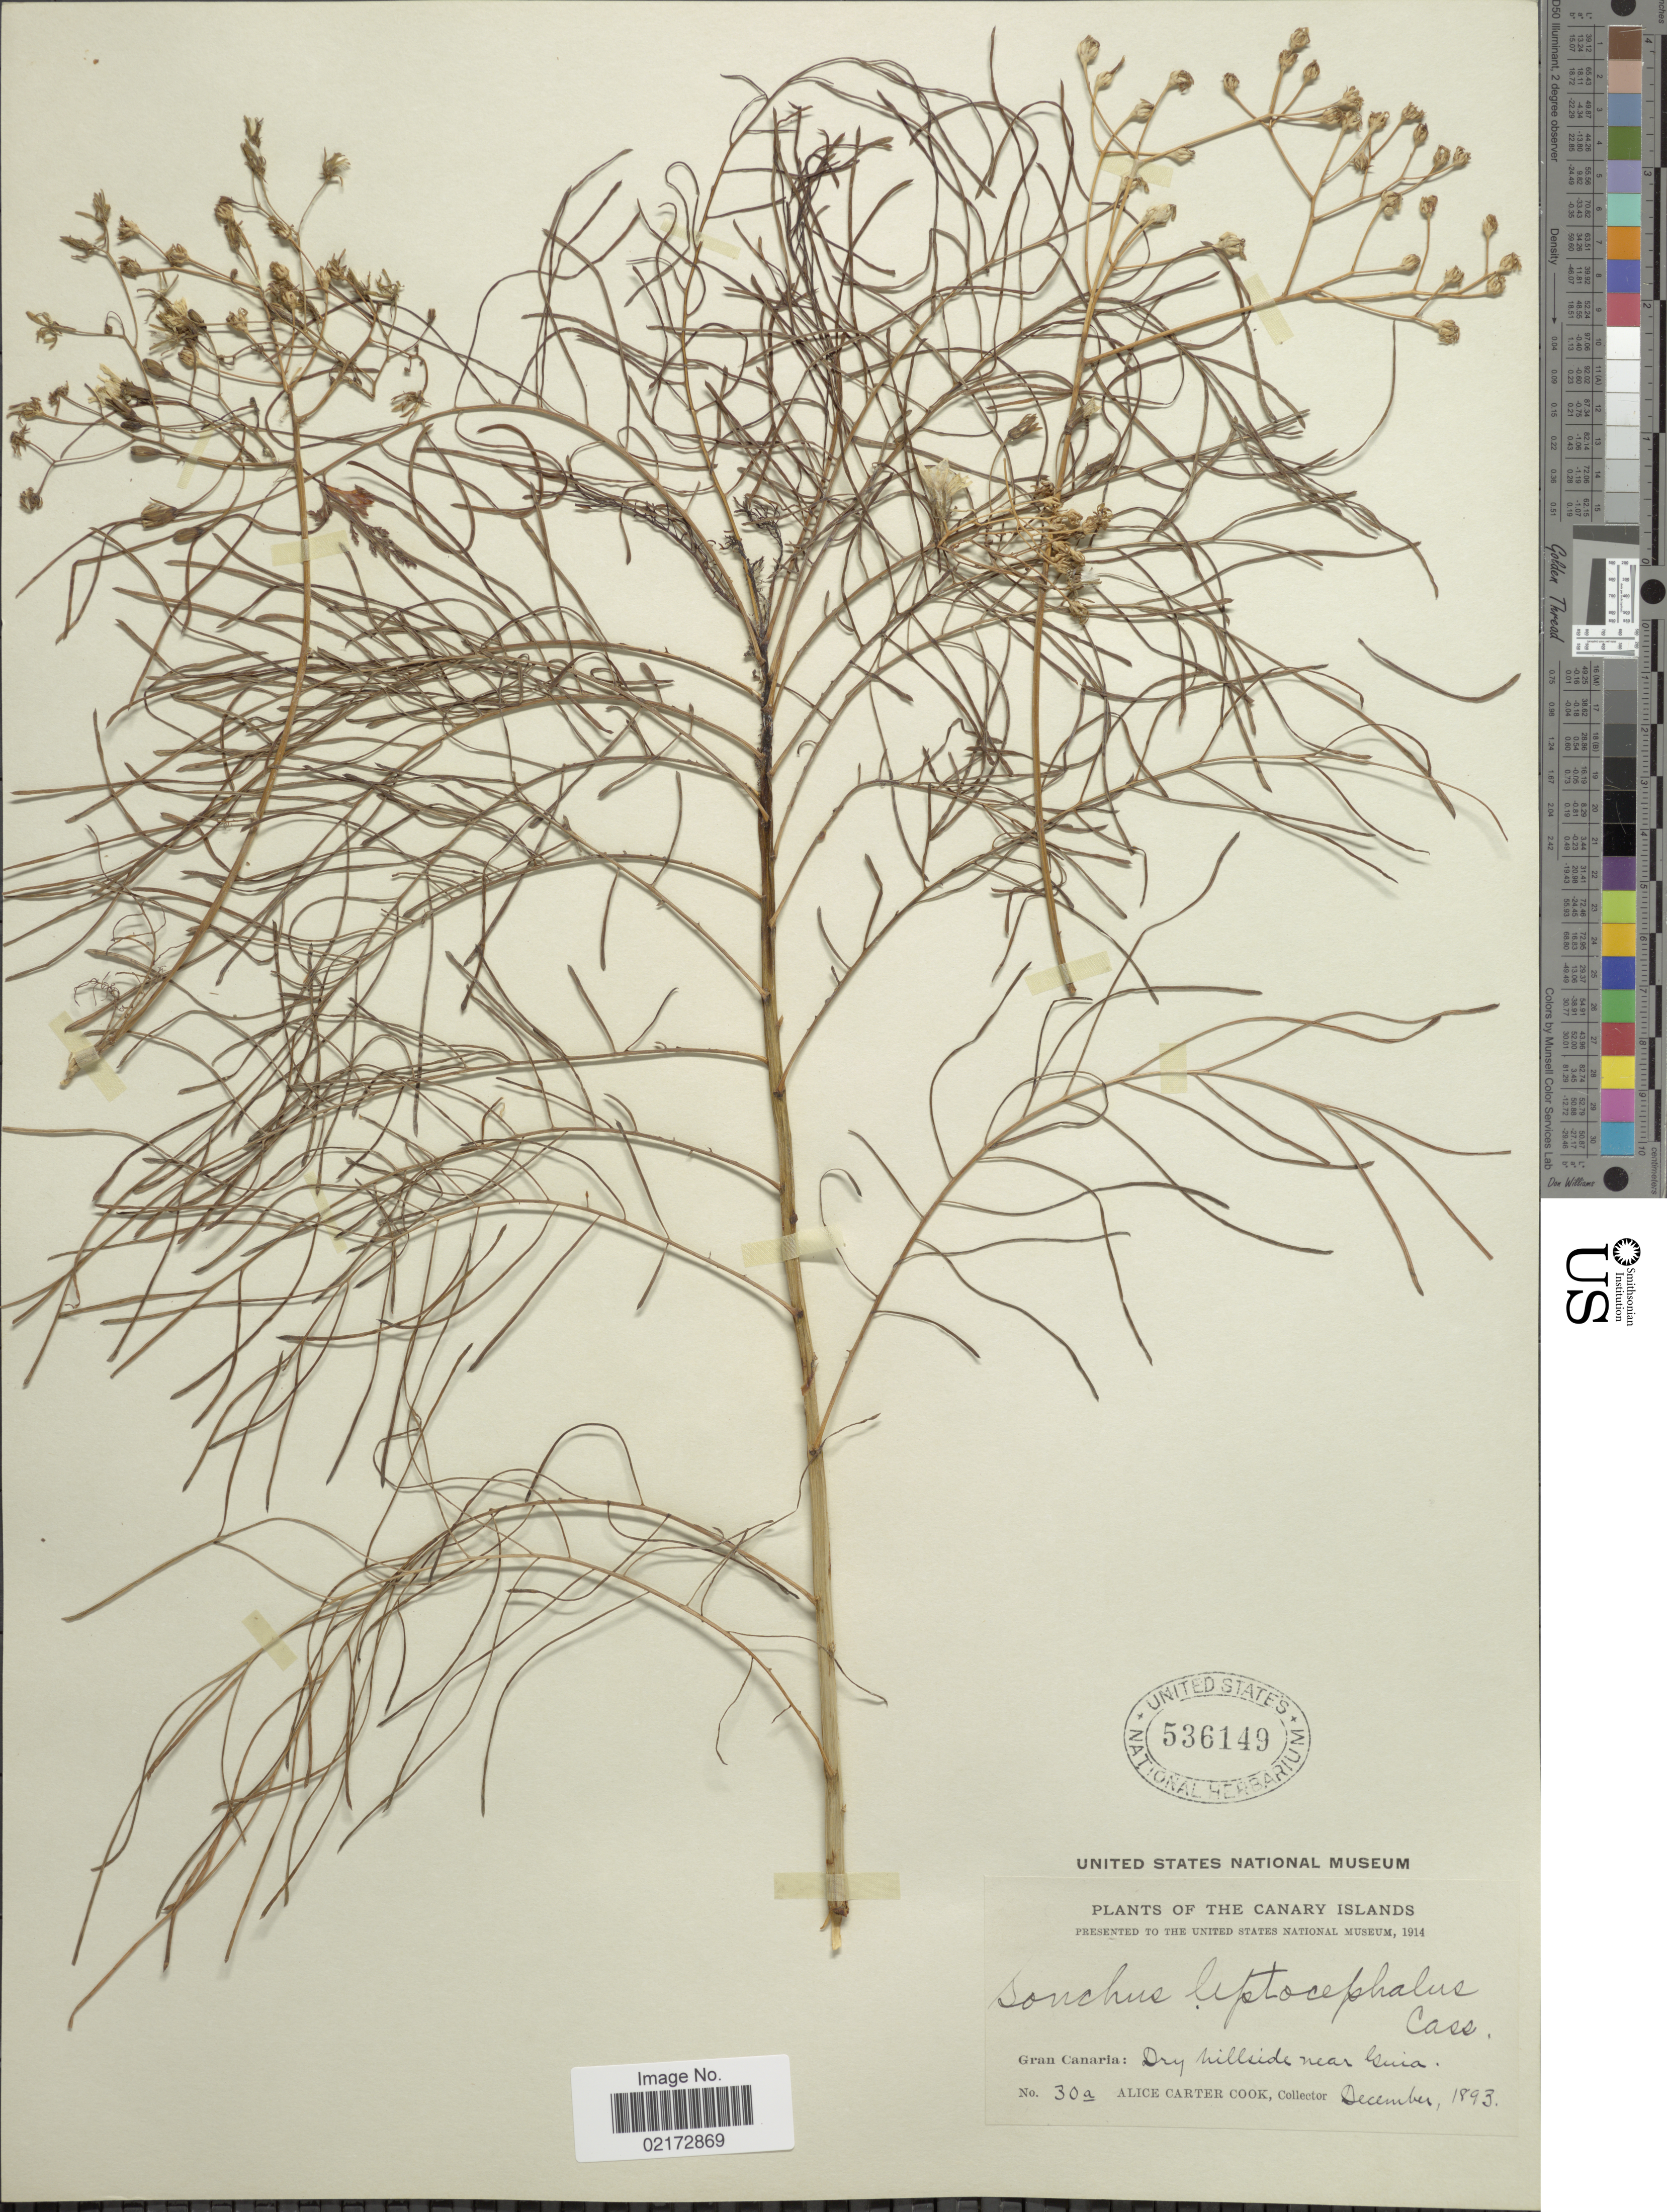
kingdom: Plantae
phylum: Tracheophyta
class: Magnoliopsida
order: Asterales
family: Asteraceae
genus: Sonchus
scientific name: Sonchus leptocephalus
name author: Cass.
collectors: Alice C. Cook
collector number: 30a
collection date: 1893-12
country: Spain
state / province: Canarias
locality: The Canary Islands, Gran Canaria, near Guia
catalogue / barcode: US 536149